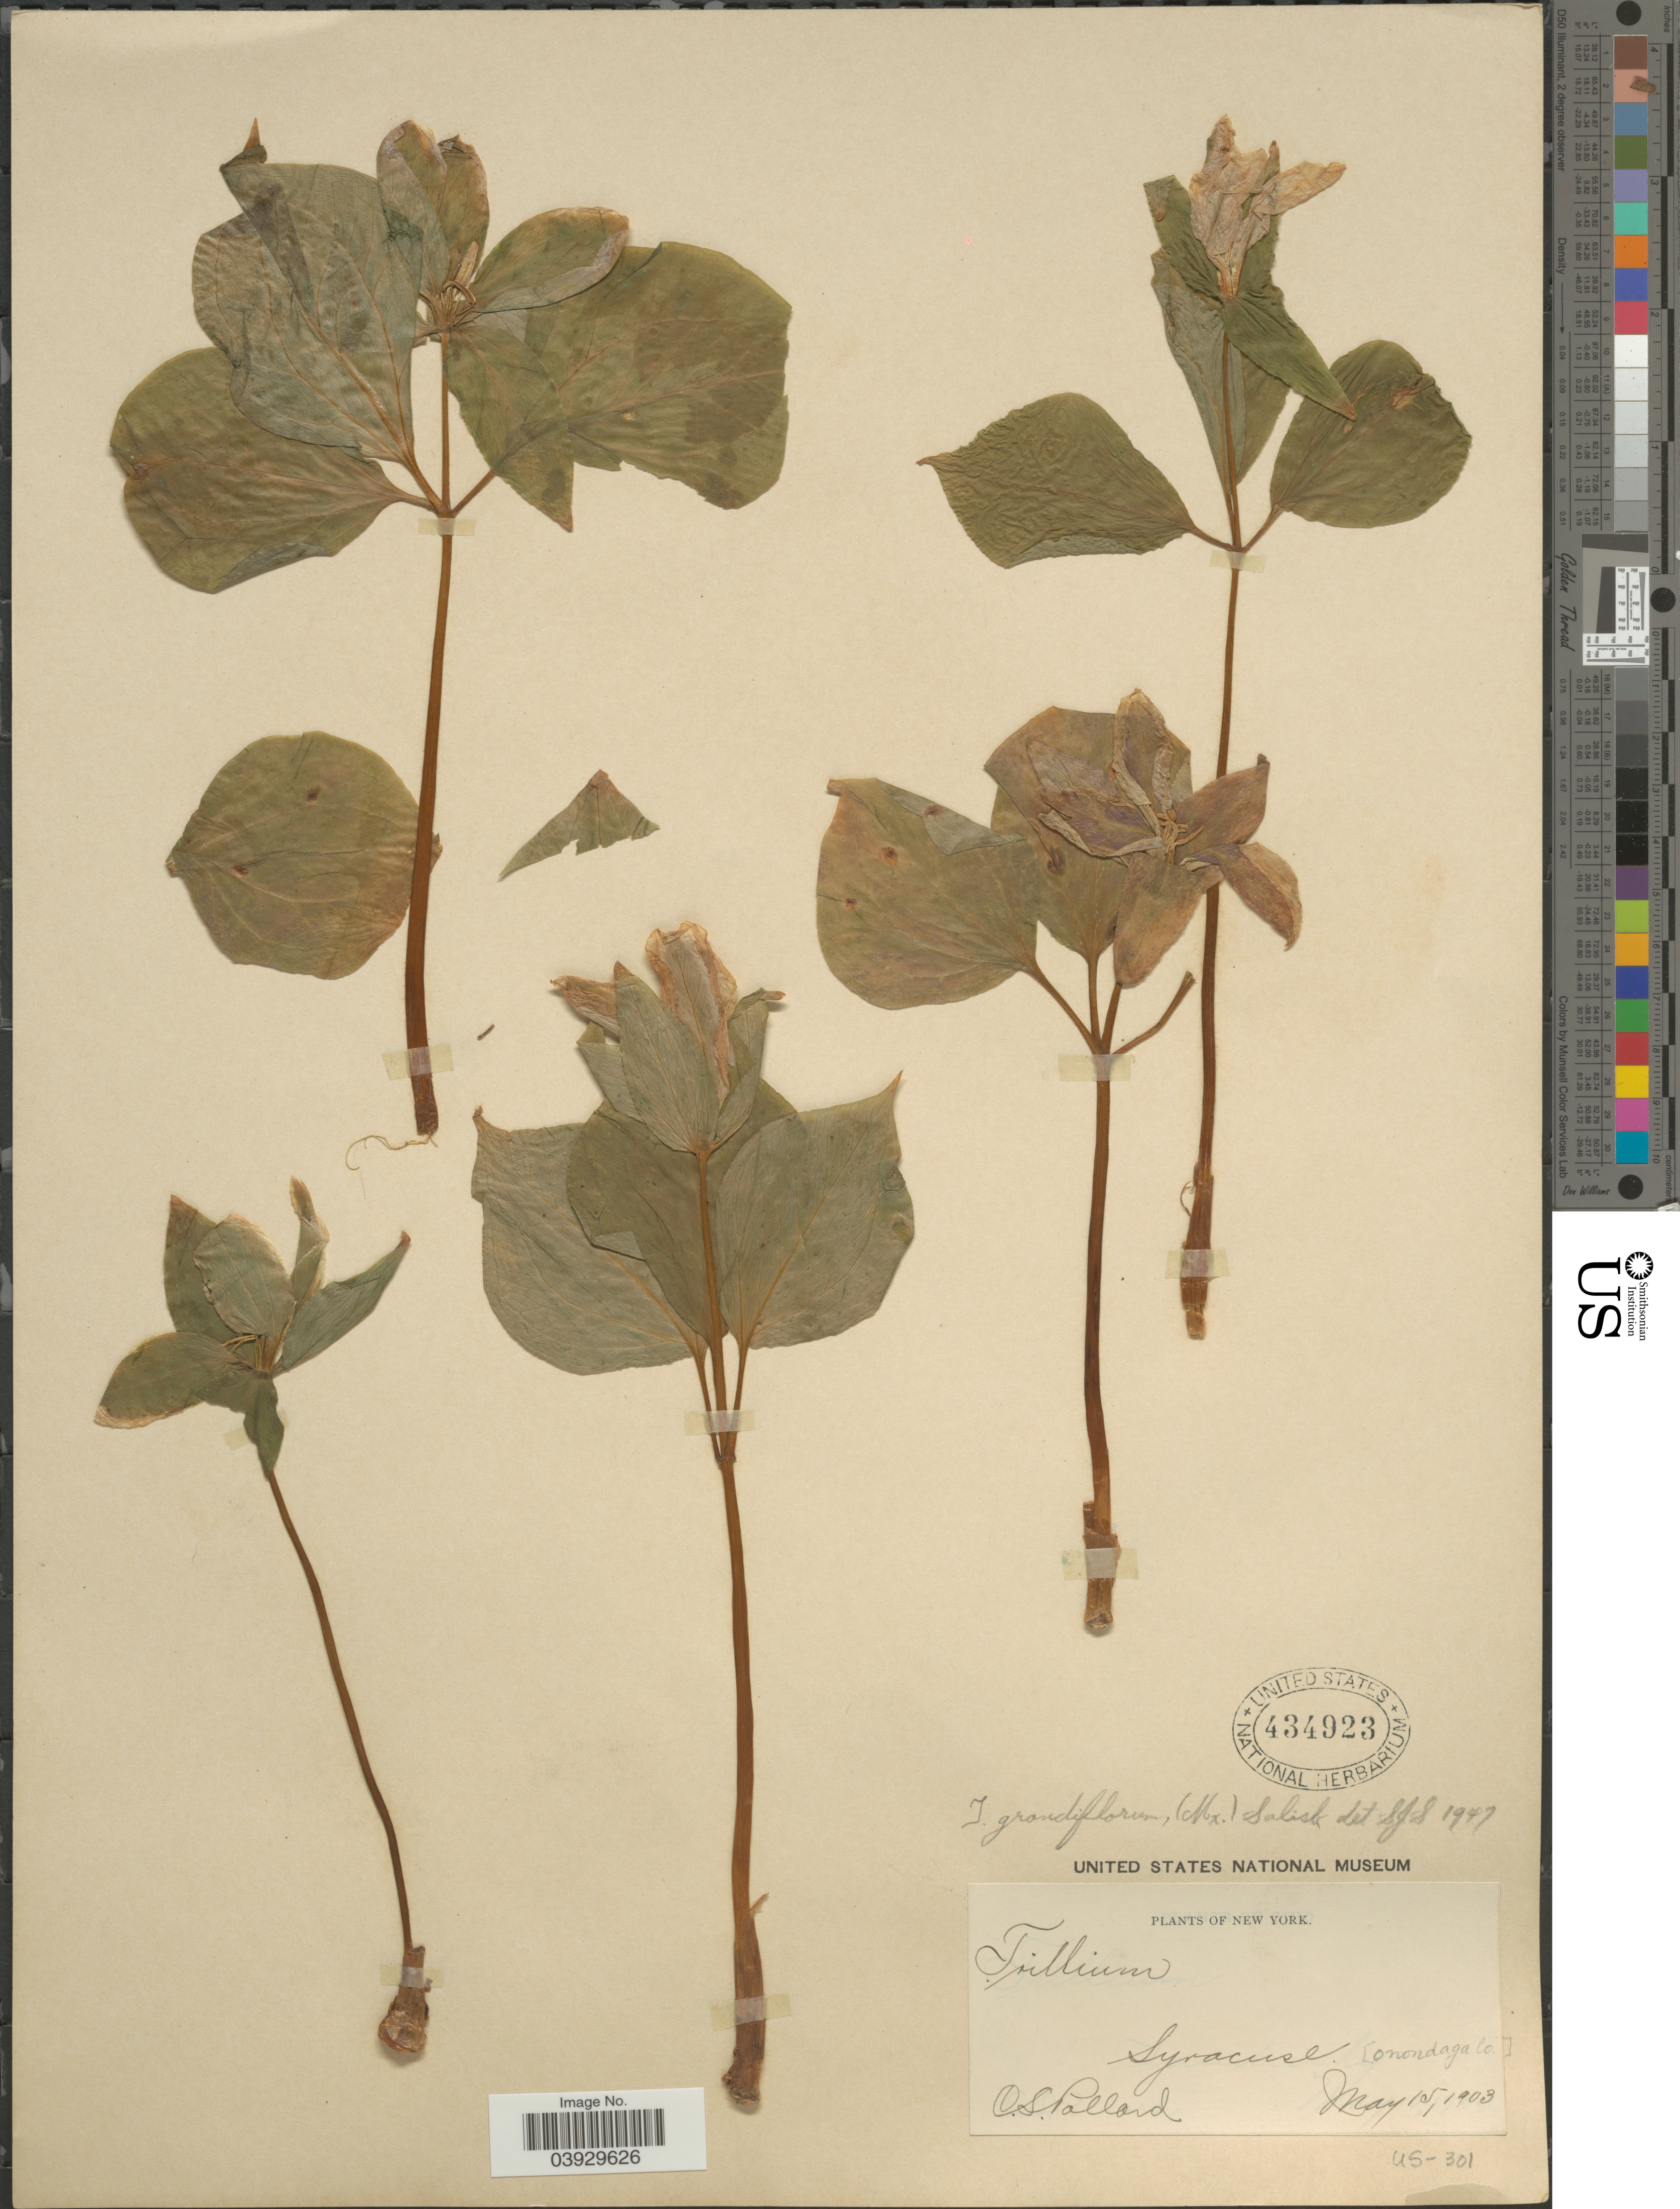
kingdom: Plantae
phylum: Tracheophyta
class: Liliopsida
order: Liliales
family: Melanthiaceae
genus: Trillium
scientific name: Trillium grandiflorum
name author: (Michx.) Salisb.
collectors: C. L. Pollard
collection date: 1903-05-15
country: United States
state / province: New York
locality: Syracuse. [Onondaga Co.].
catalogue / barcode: US 434923